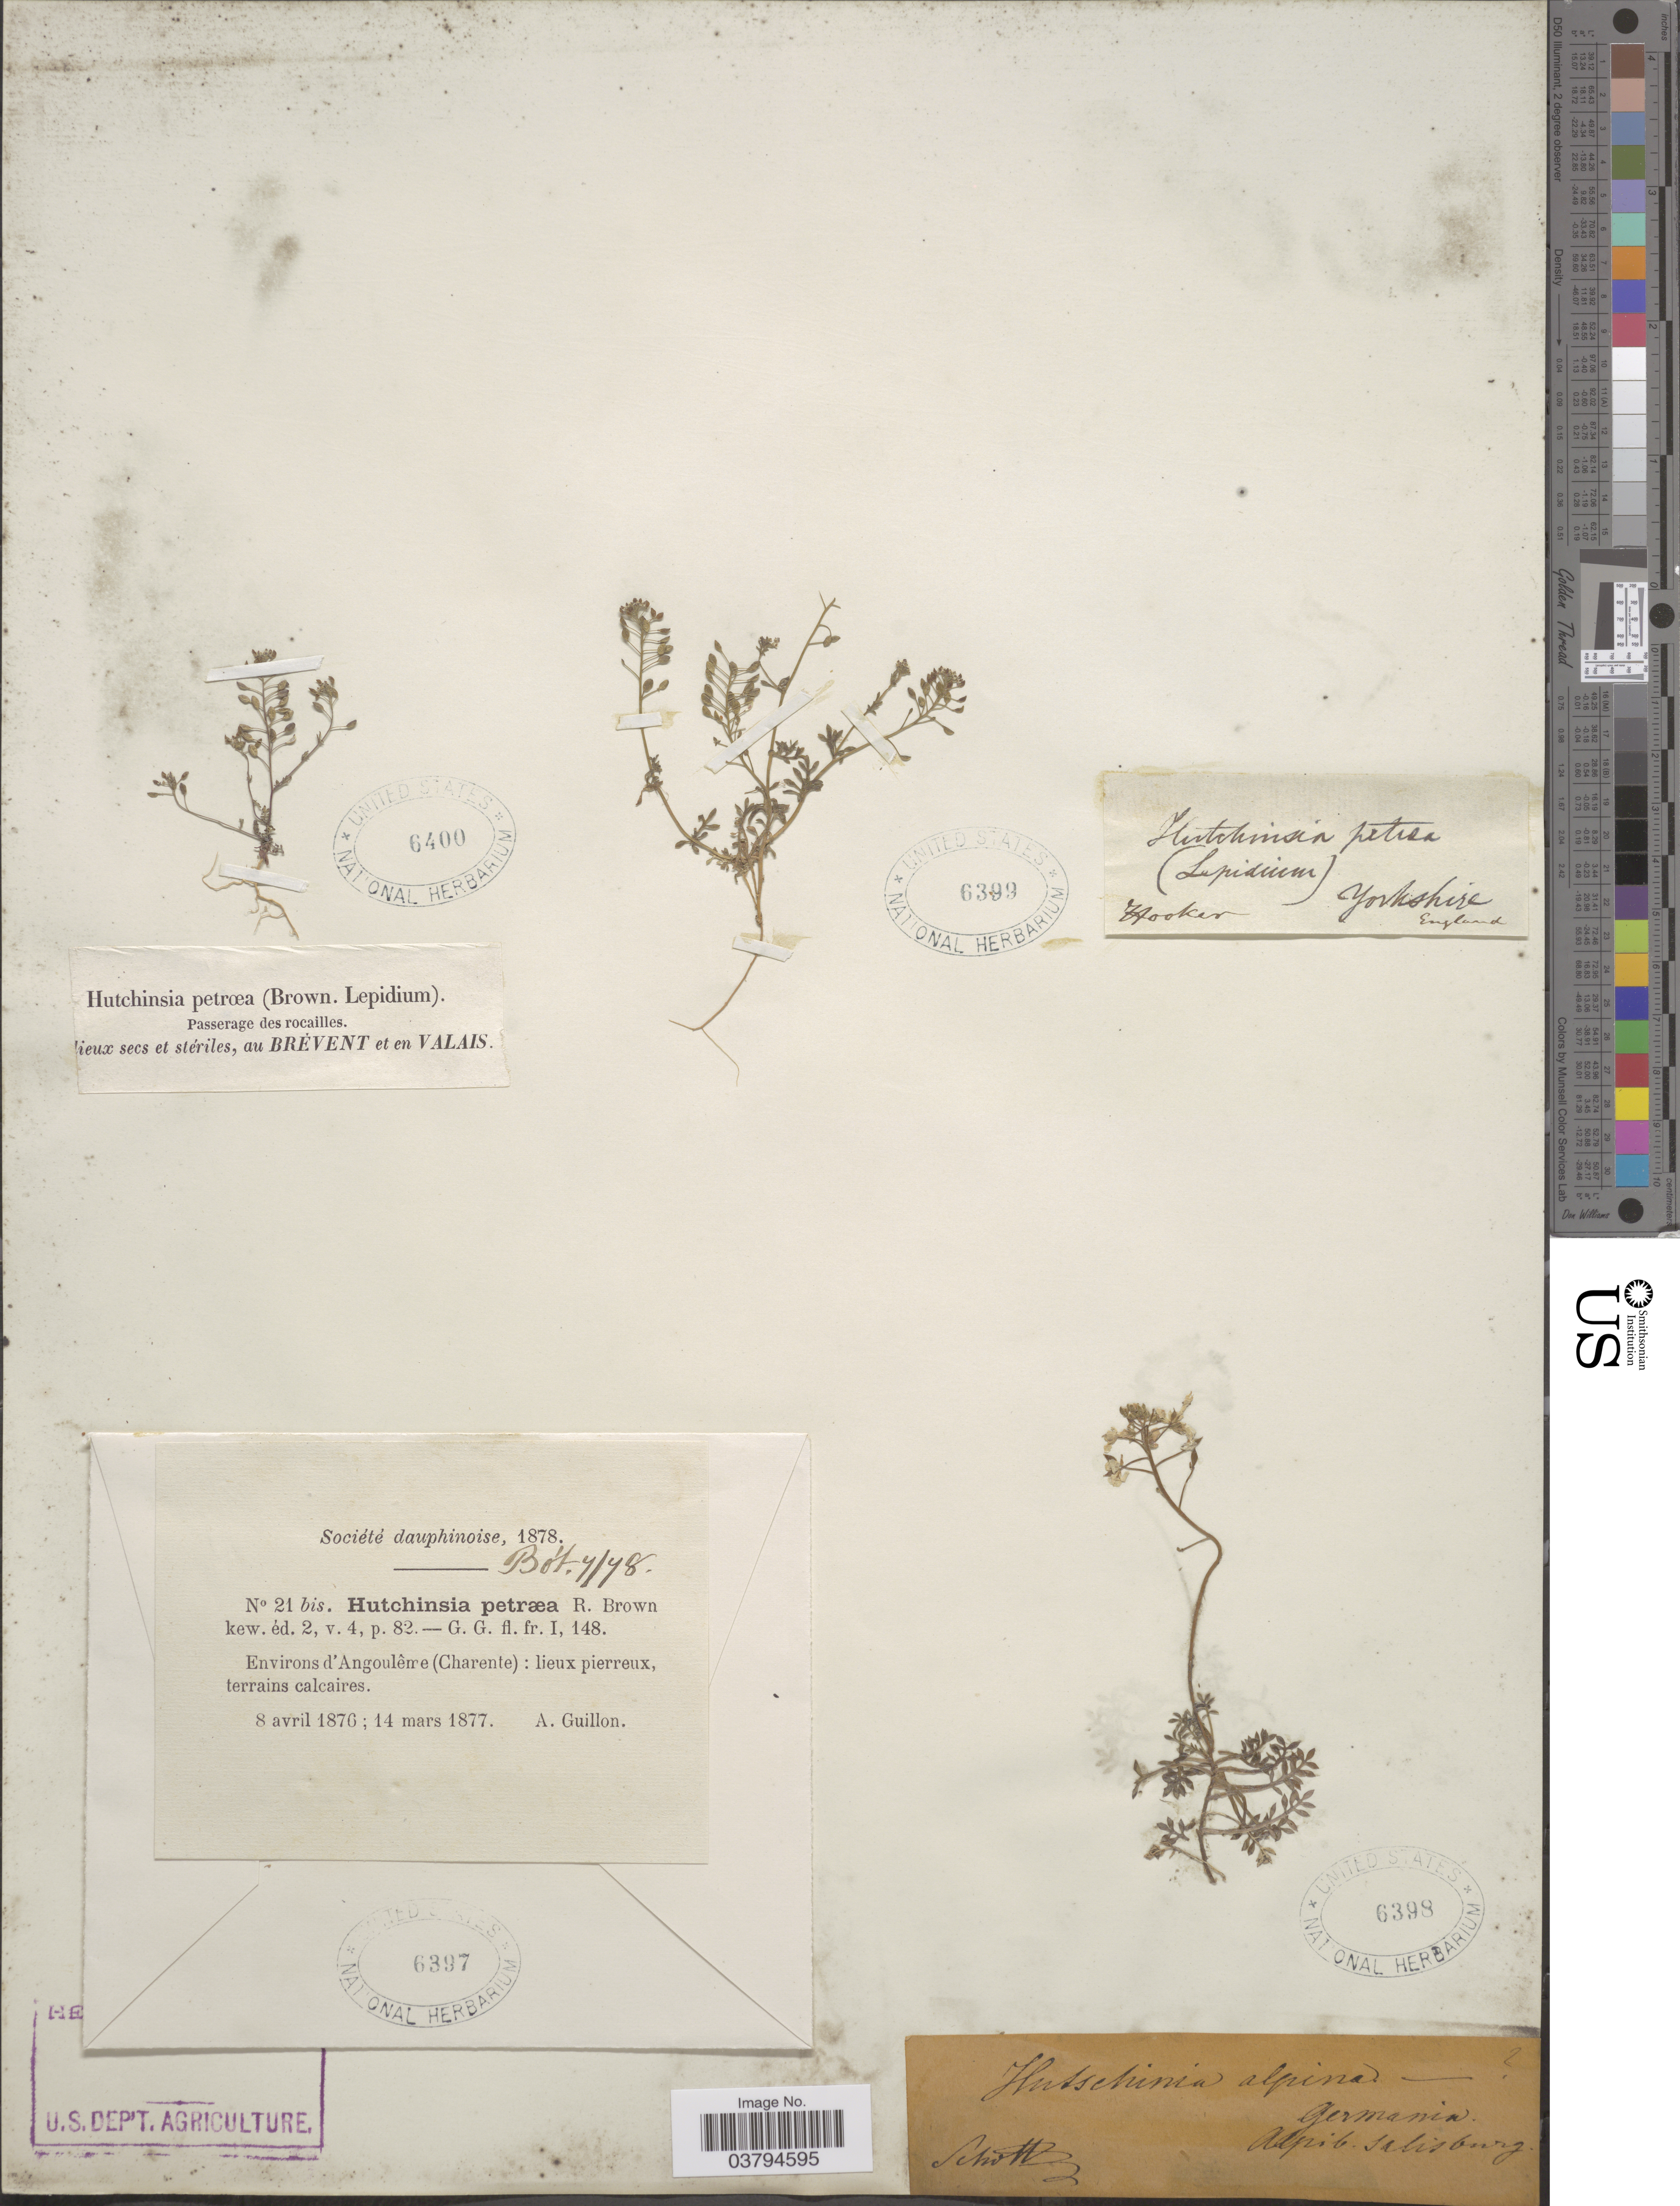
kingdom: Plantae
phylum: Tracheophyta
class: Magnoliopsida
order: Brassicales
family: Brassicaceae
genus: Hutchinsia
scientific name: Hutchinsia petraea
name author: W.T. Aiton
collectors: -. Schottz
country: Germany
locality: Alpib [interpreted]. Salisburg.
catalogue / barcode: US 6398-4